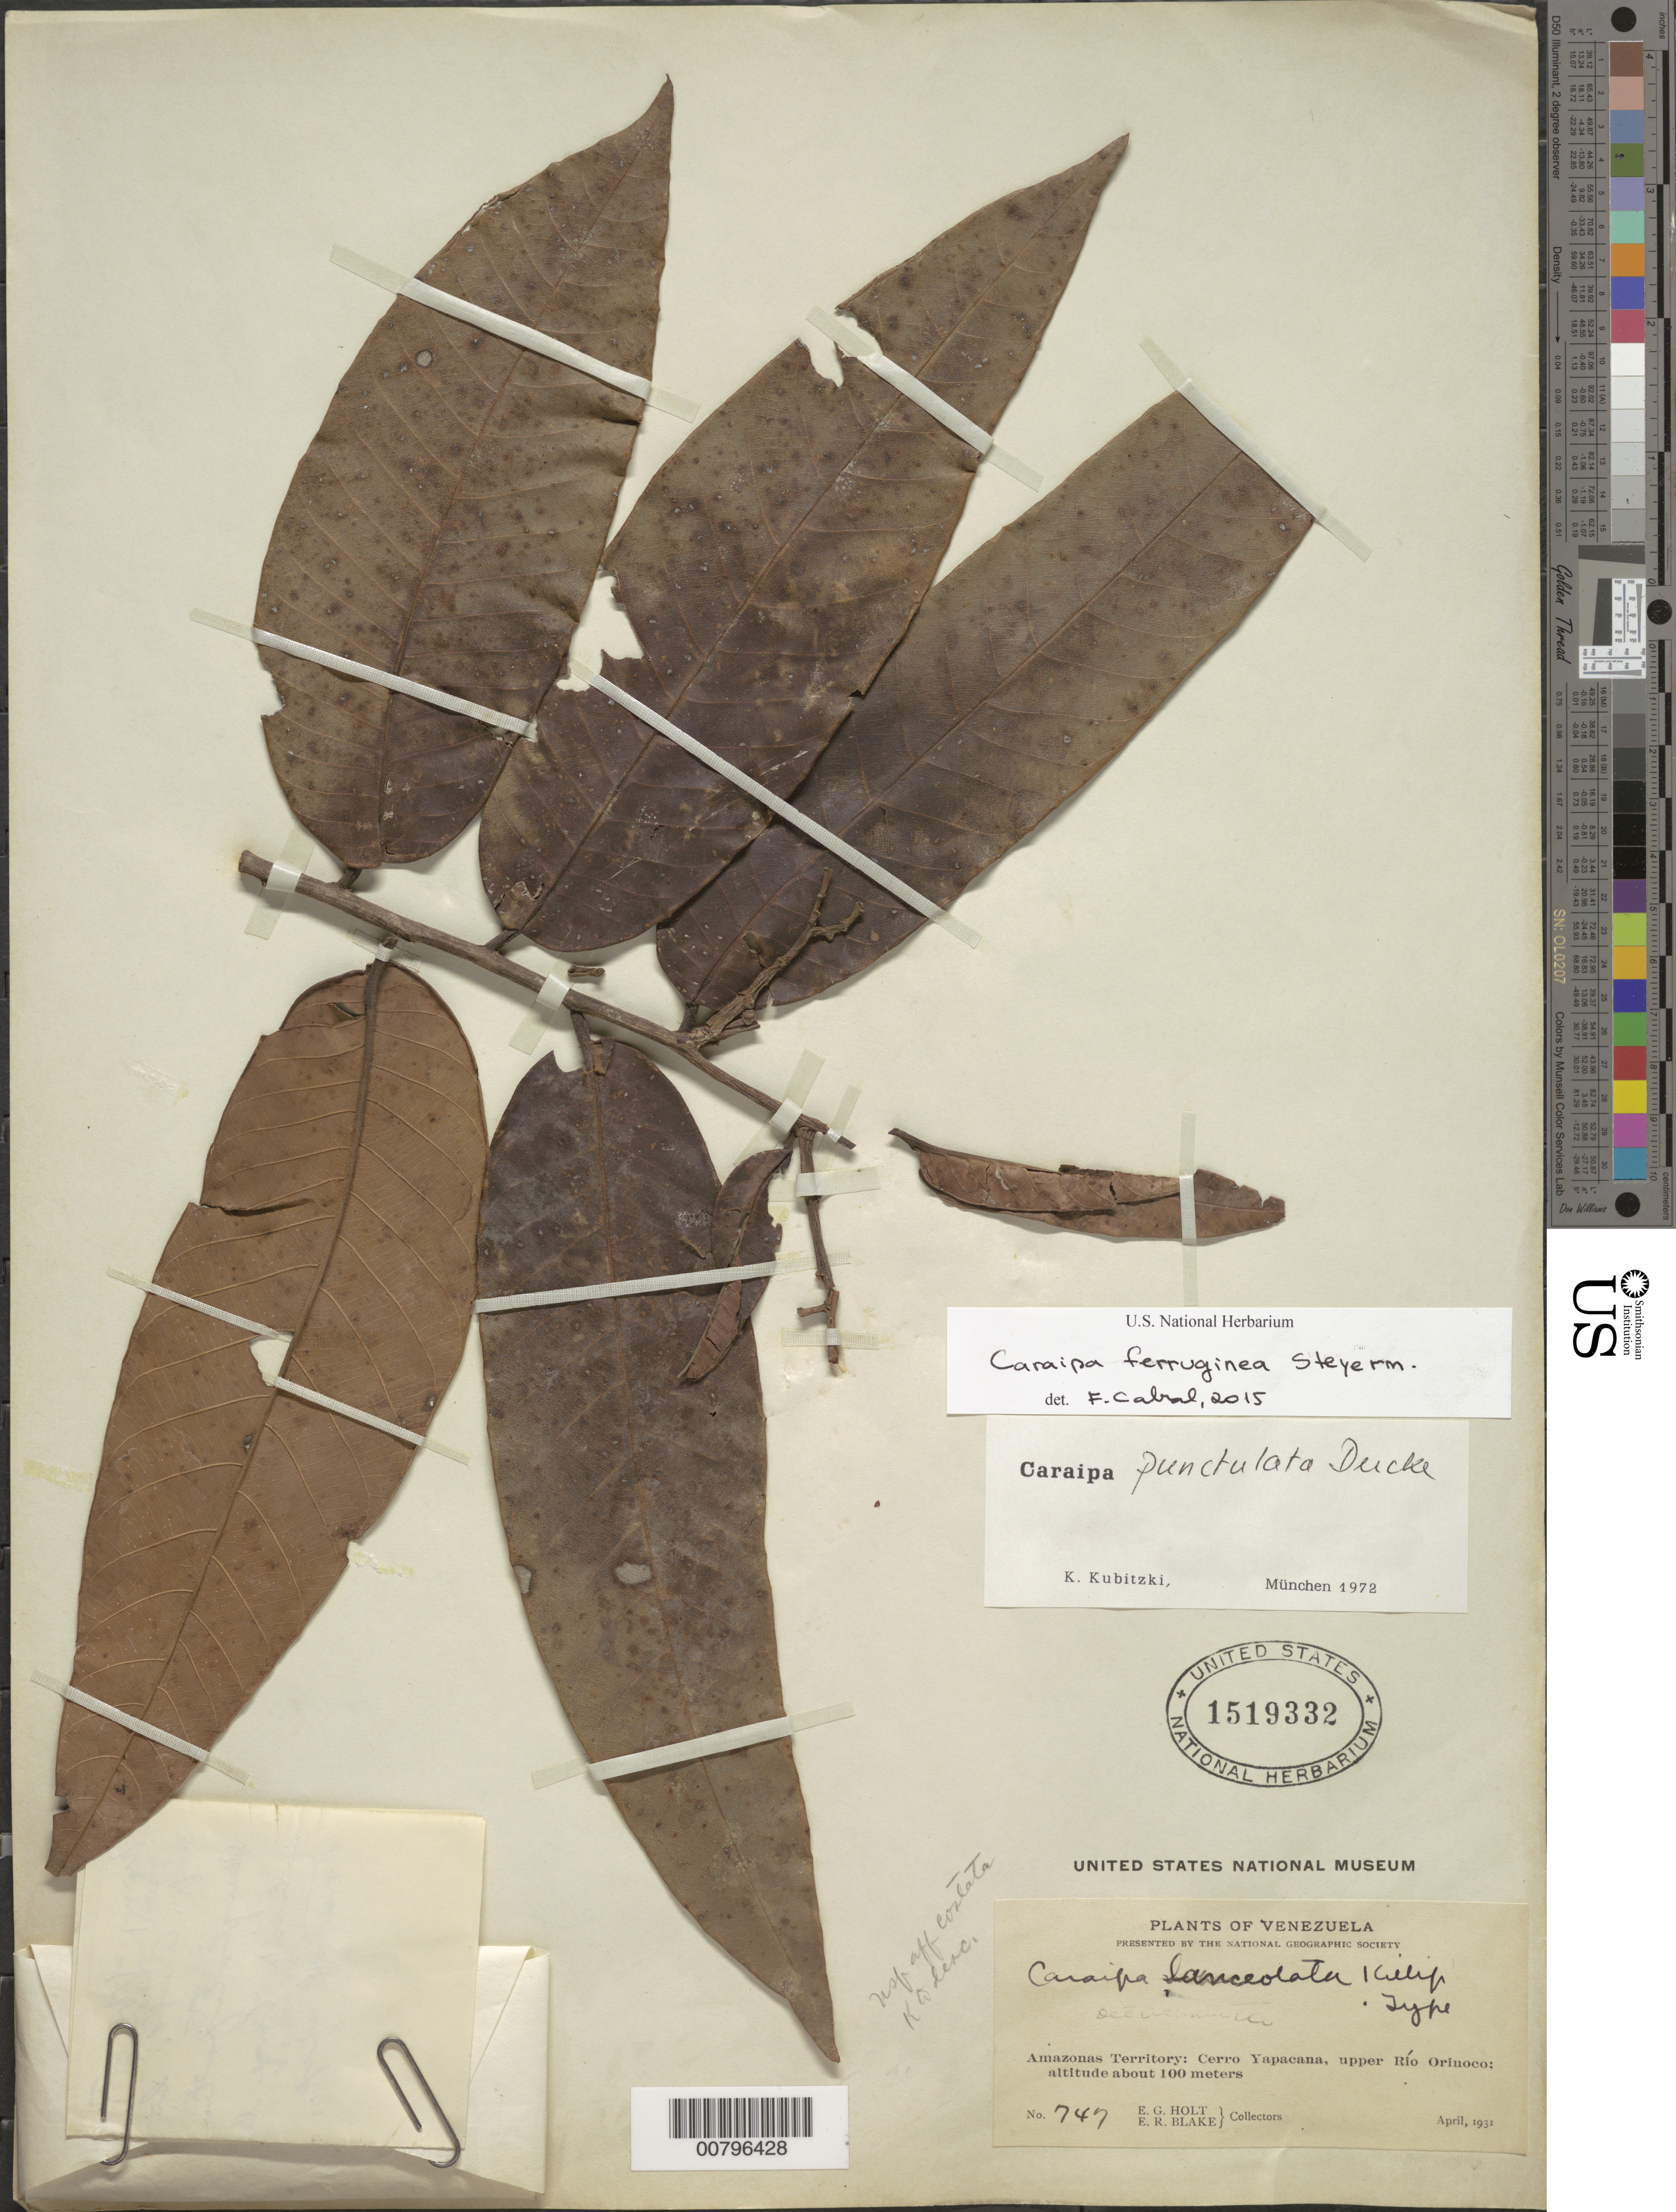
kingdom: Plantae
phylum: Tracheophyta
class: Magnoliopsida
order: Malpighiales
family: Calophyllaceae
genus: Caraipa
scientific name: Caraipa ferruginea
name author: Steyerm.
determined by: Cabral, F. N.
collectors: E. Holt & E. R. Blake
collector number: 747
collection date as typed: Apr-31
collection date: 1931-04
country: Venezuela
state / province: Amazonas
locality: Cerro Yapacána, upper Río Orinoco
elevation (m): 100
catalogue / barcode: US 1519332